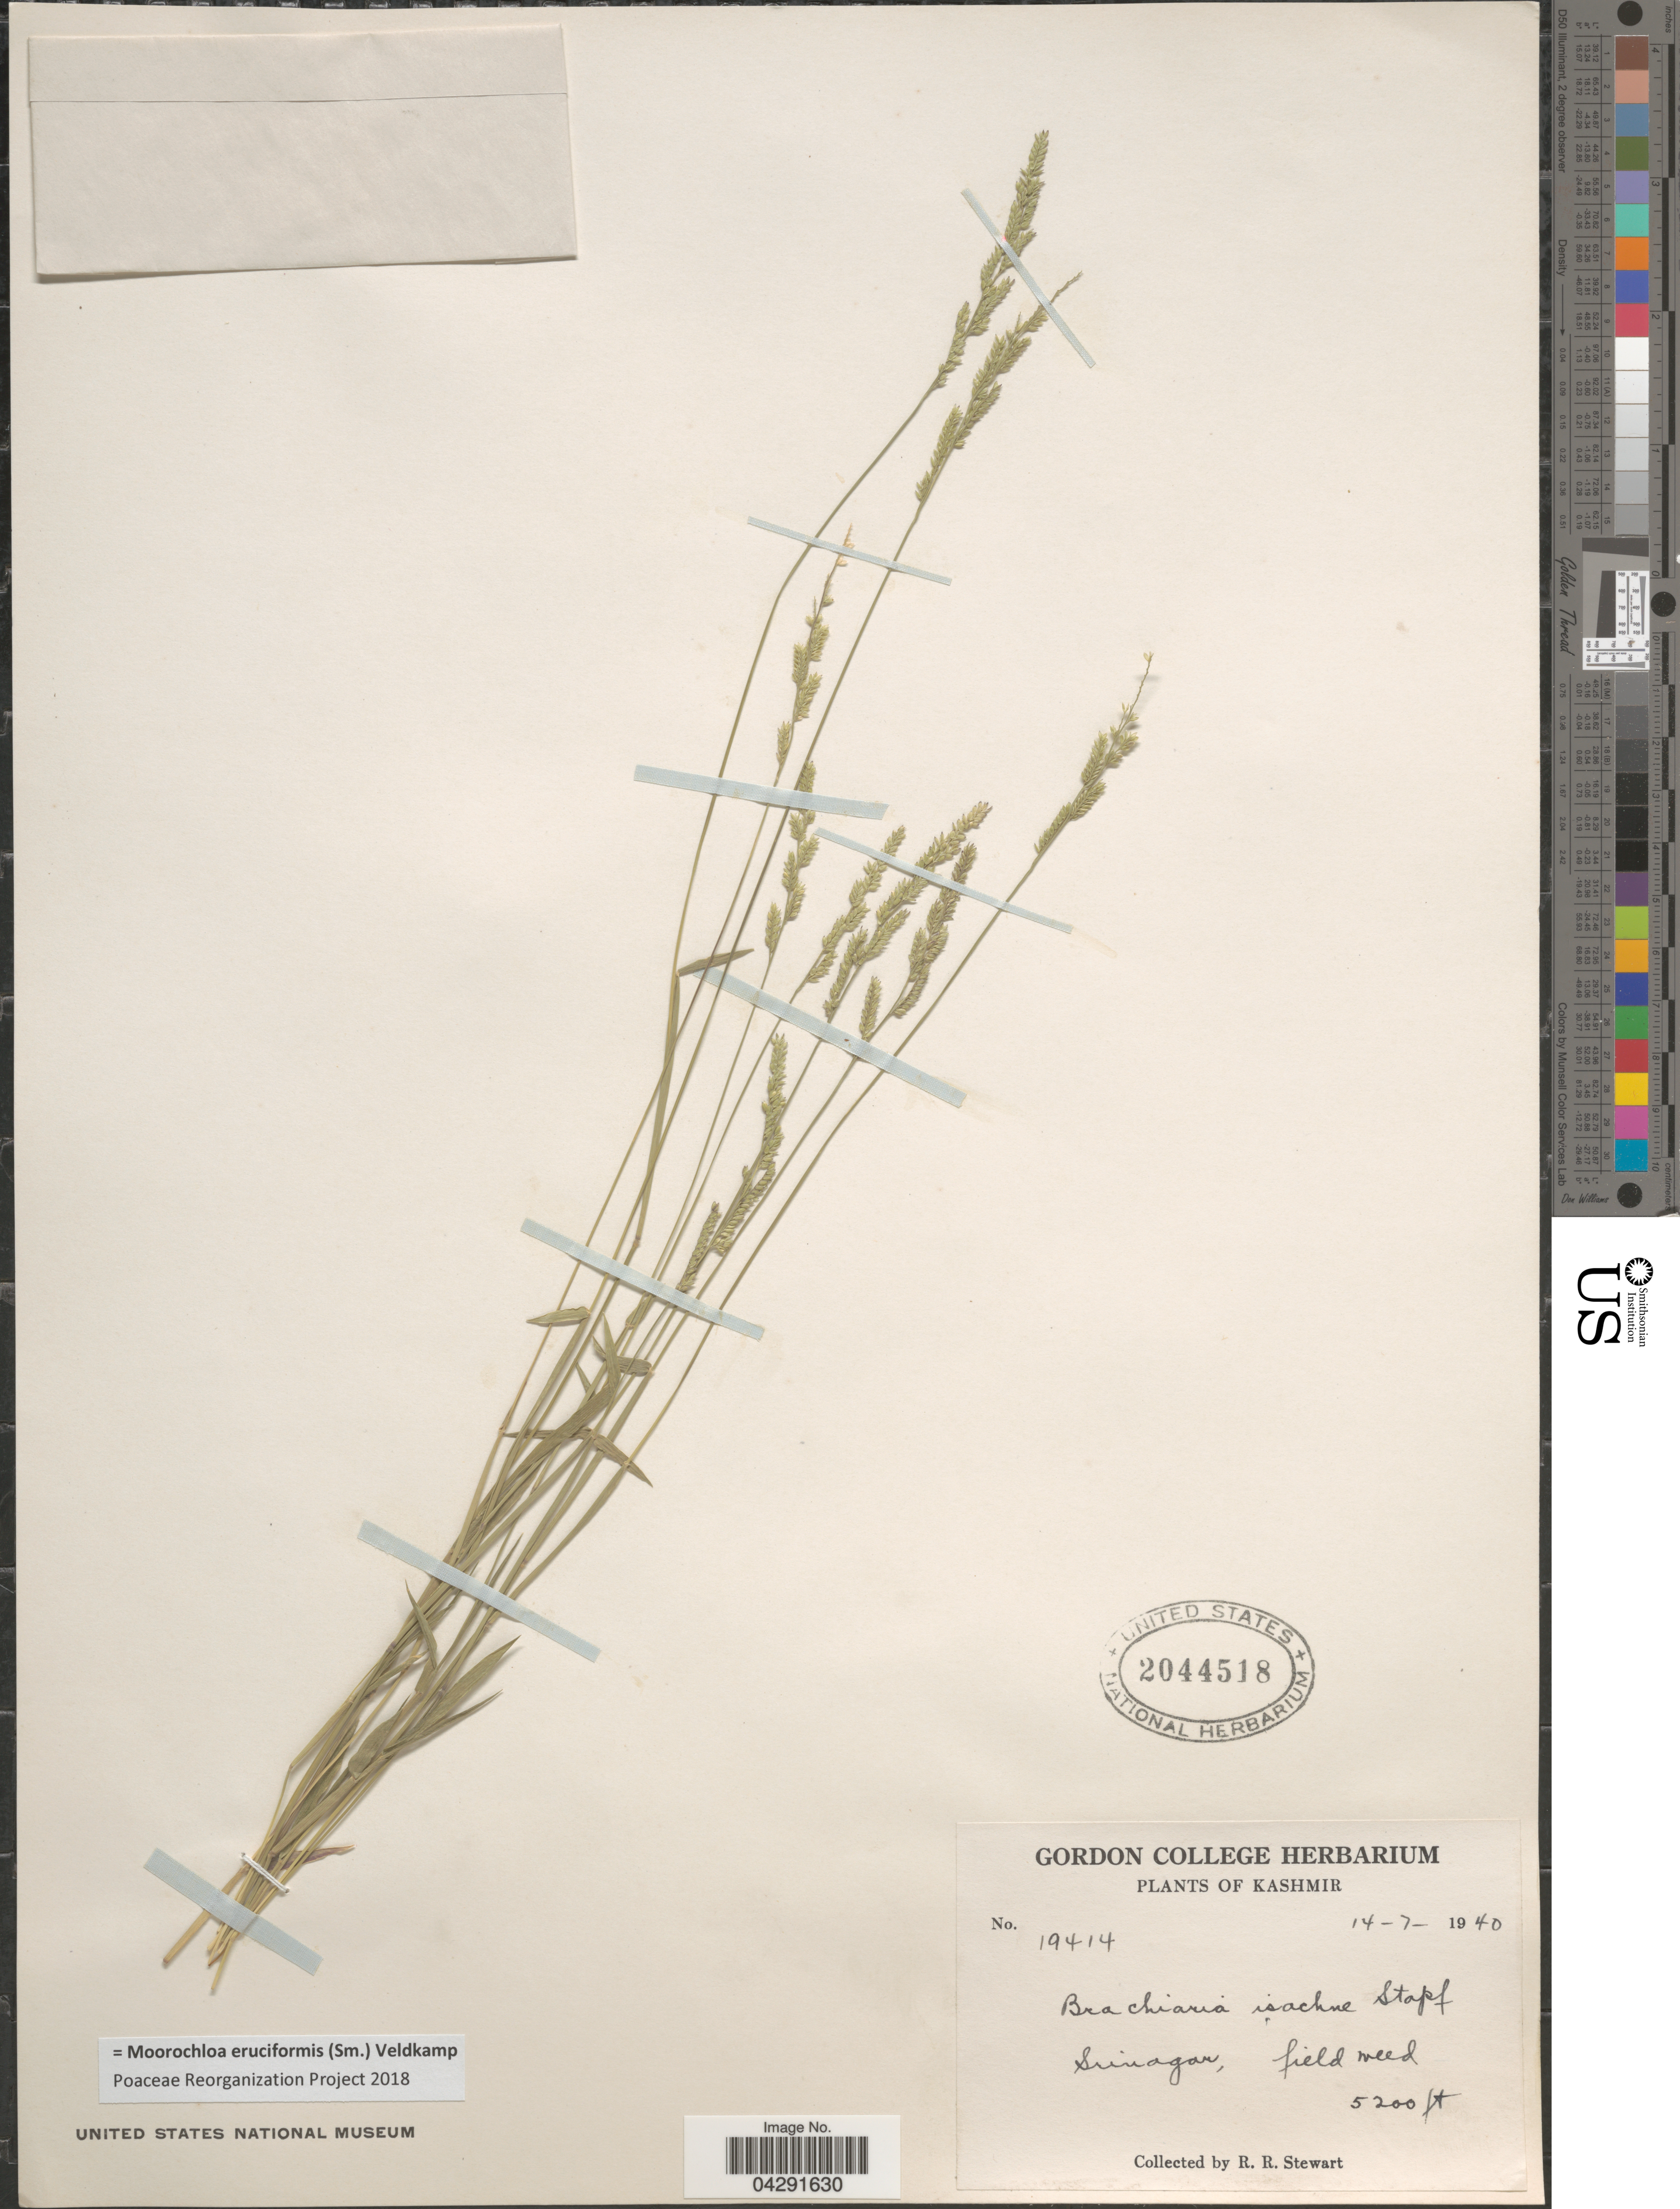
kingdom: Plantae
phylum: Tracheophyta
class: Liliopsida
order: Poales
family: Poaceae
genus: Moorochloa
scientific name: Moorochloa eruciformis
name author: (Sm.) Veldkamp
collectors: R. Stewart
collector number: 19414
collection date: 1940-07-14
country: India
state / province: Jammu and Kashmir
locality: Kashmir. Srinagar, field weed.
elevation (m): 1585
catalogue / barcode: US 2044518